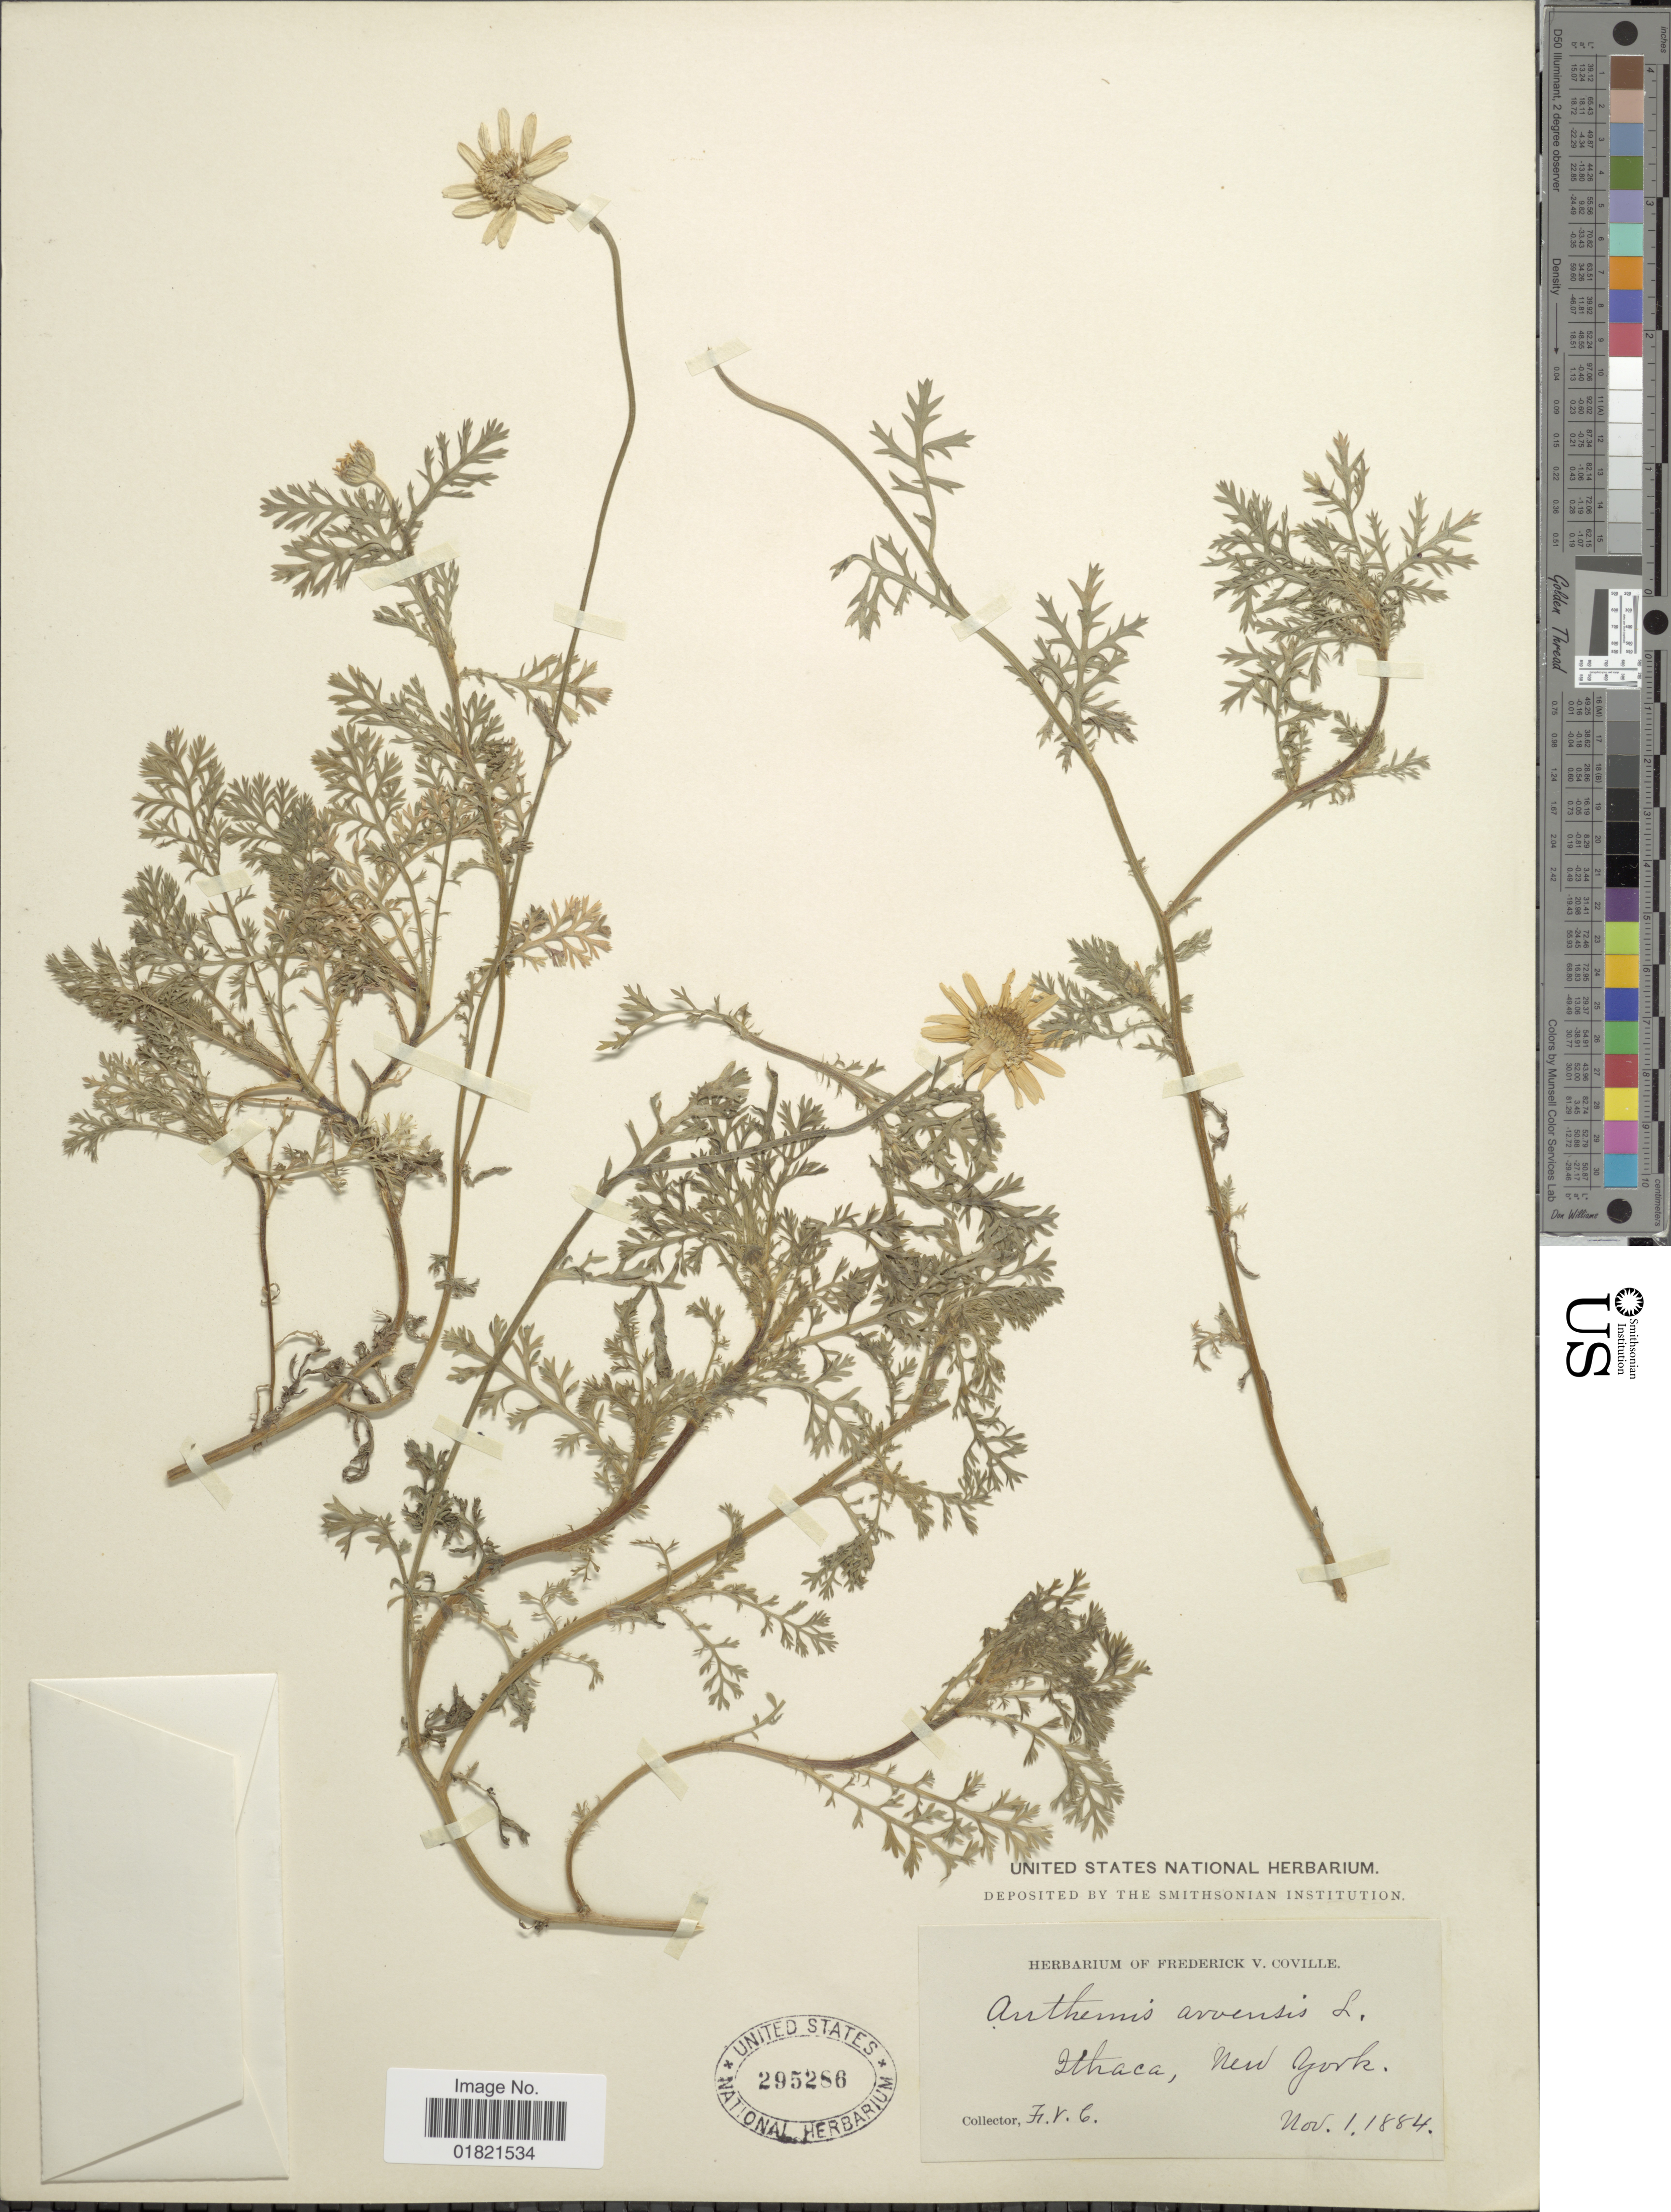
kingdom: Plantae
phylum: Tracheophyta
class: Magnoliopsida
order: Asterales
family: Asteraceae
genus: Anthemis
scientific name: Anthemis arvensis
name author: L.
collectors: F. V. Coville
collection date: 1884-11-01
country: United States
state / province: New York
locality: Ithaca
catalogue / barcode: US 295286